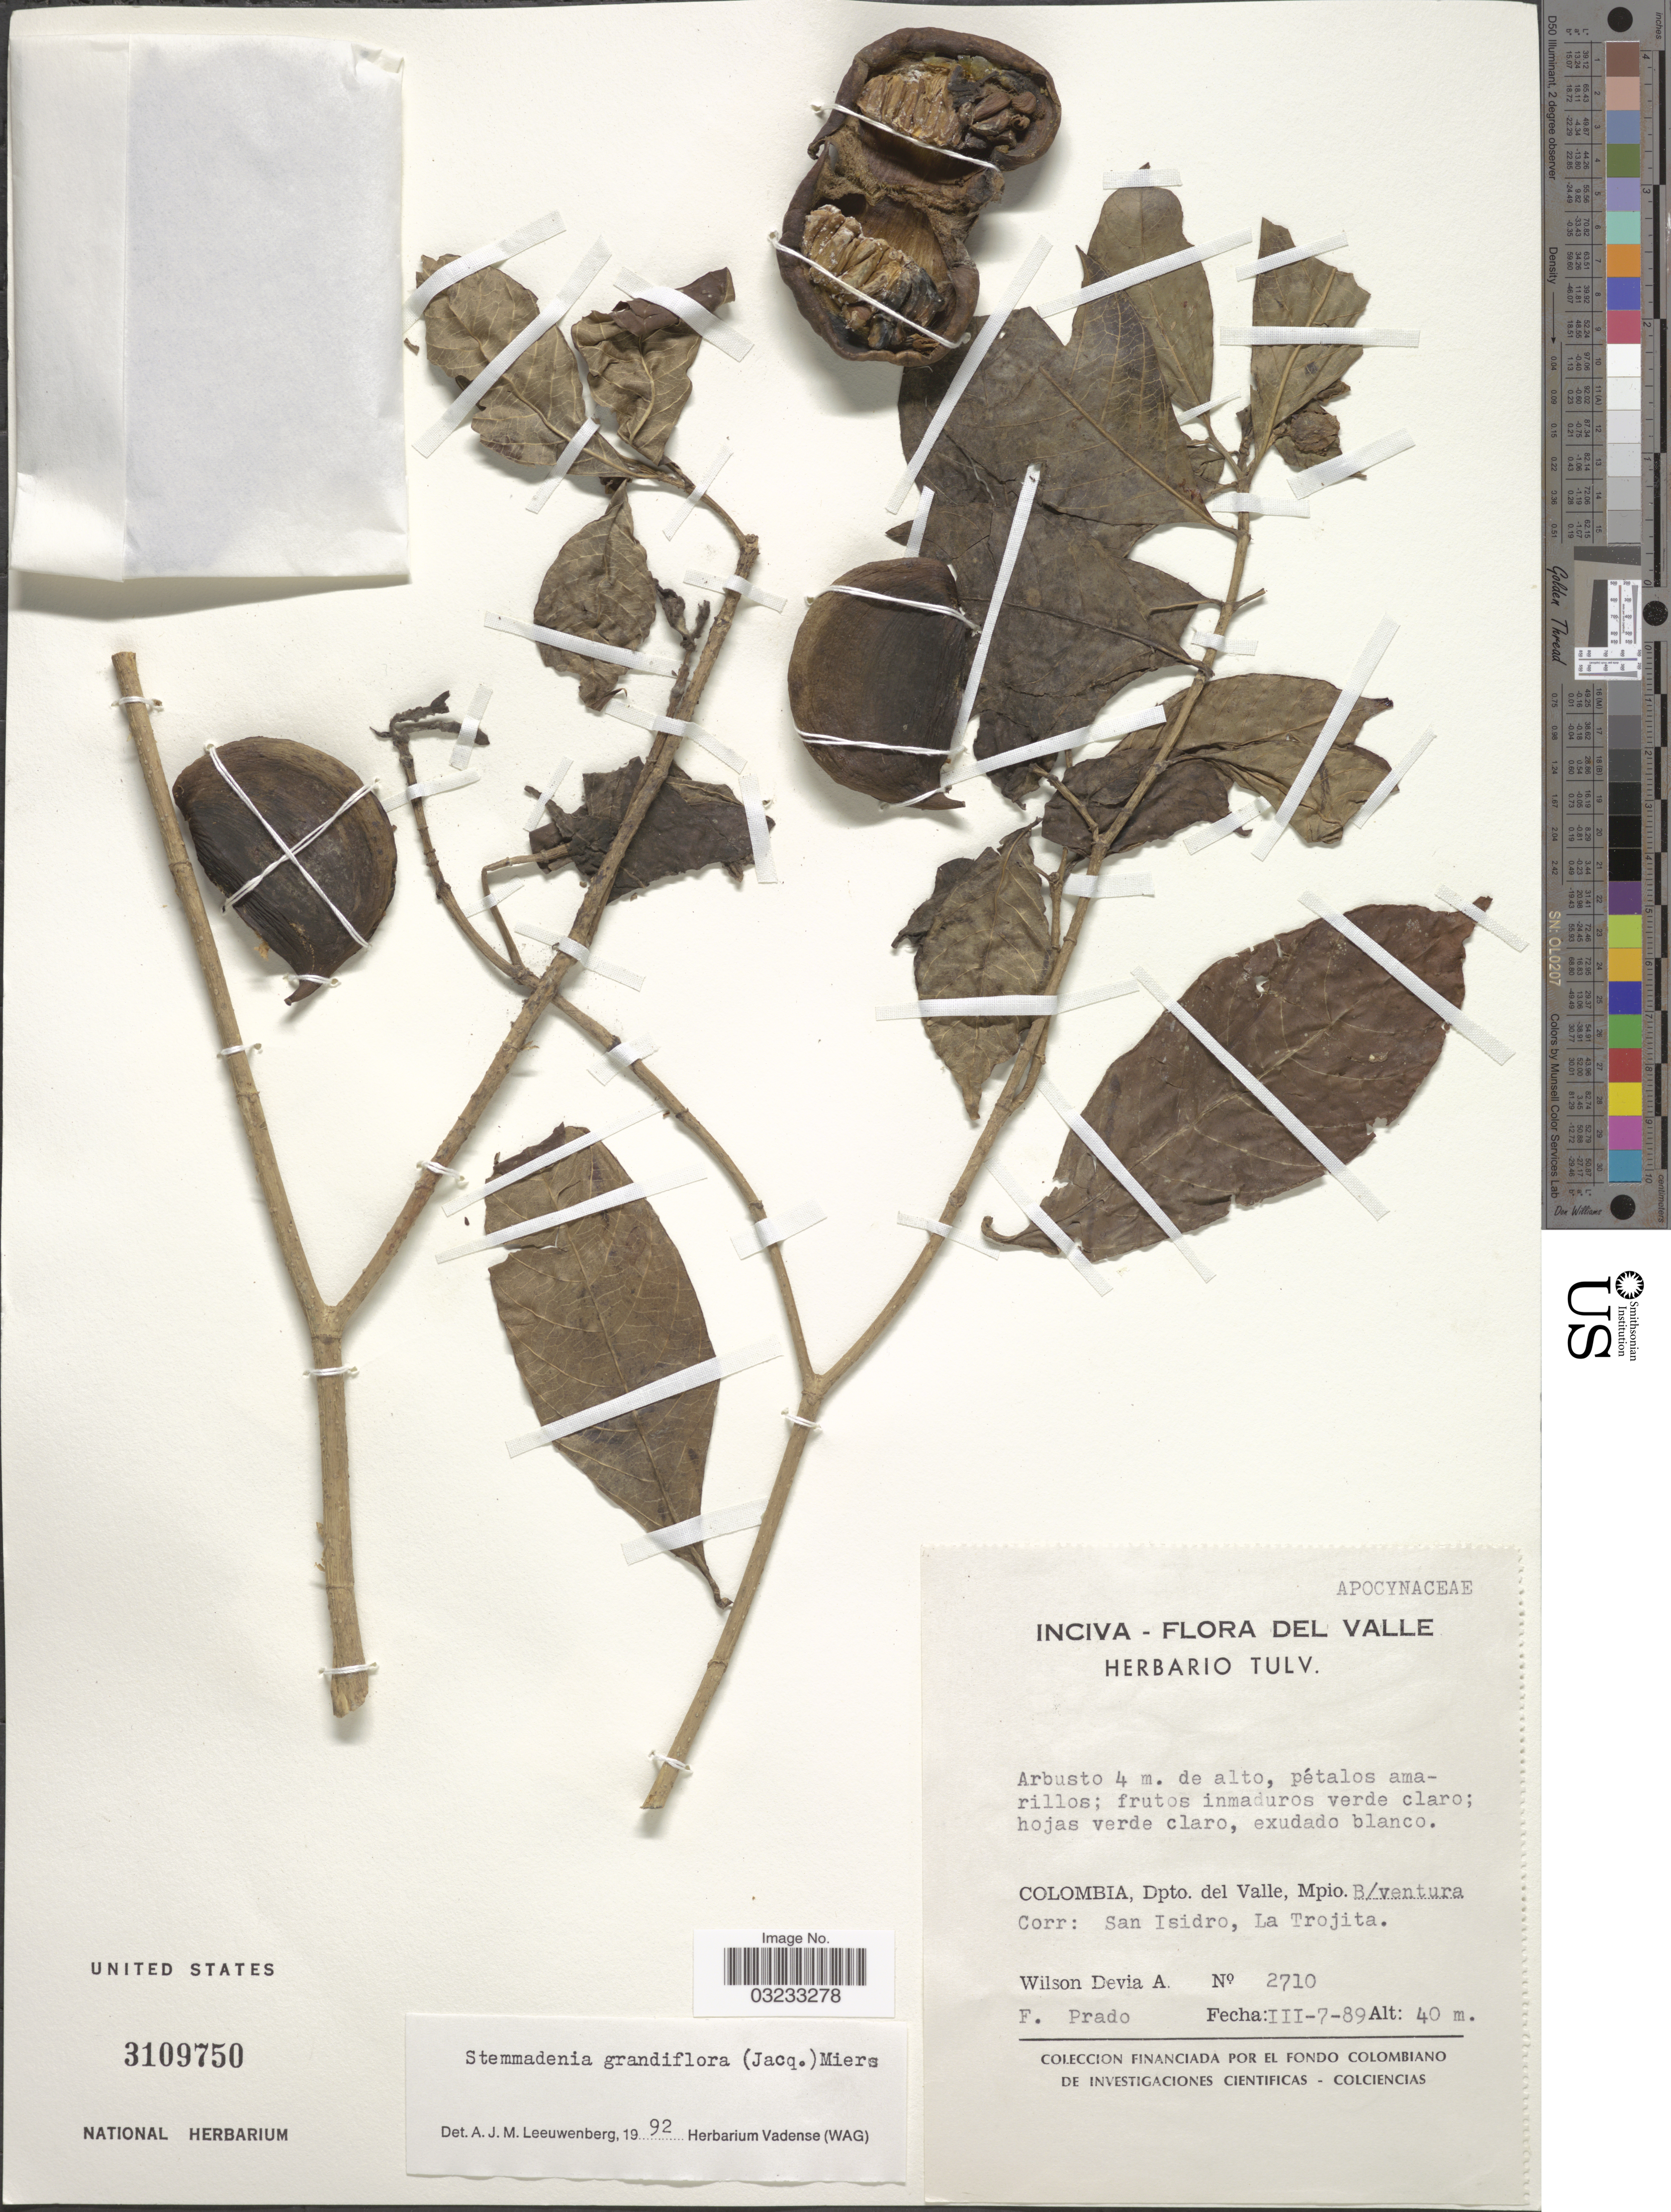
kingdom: Plantae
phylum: Tracheophyta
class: Magnoliopsida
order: Gentianales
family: Apocynaceae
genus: Stemmadenia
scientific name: Stemmadenia grandiflora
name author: (Jacq.) Miers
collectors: W. Devia A. & F. Prado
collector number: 2710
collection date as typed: Transcribed d/m/y: 7/3/89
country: Colombia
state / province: Valle del Cauca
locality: Dpto. del Valle, Mpio. B/ventura, Corr: San Isidro, La Trojita.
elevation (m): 40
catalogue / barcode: US 3109750